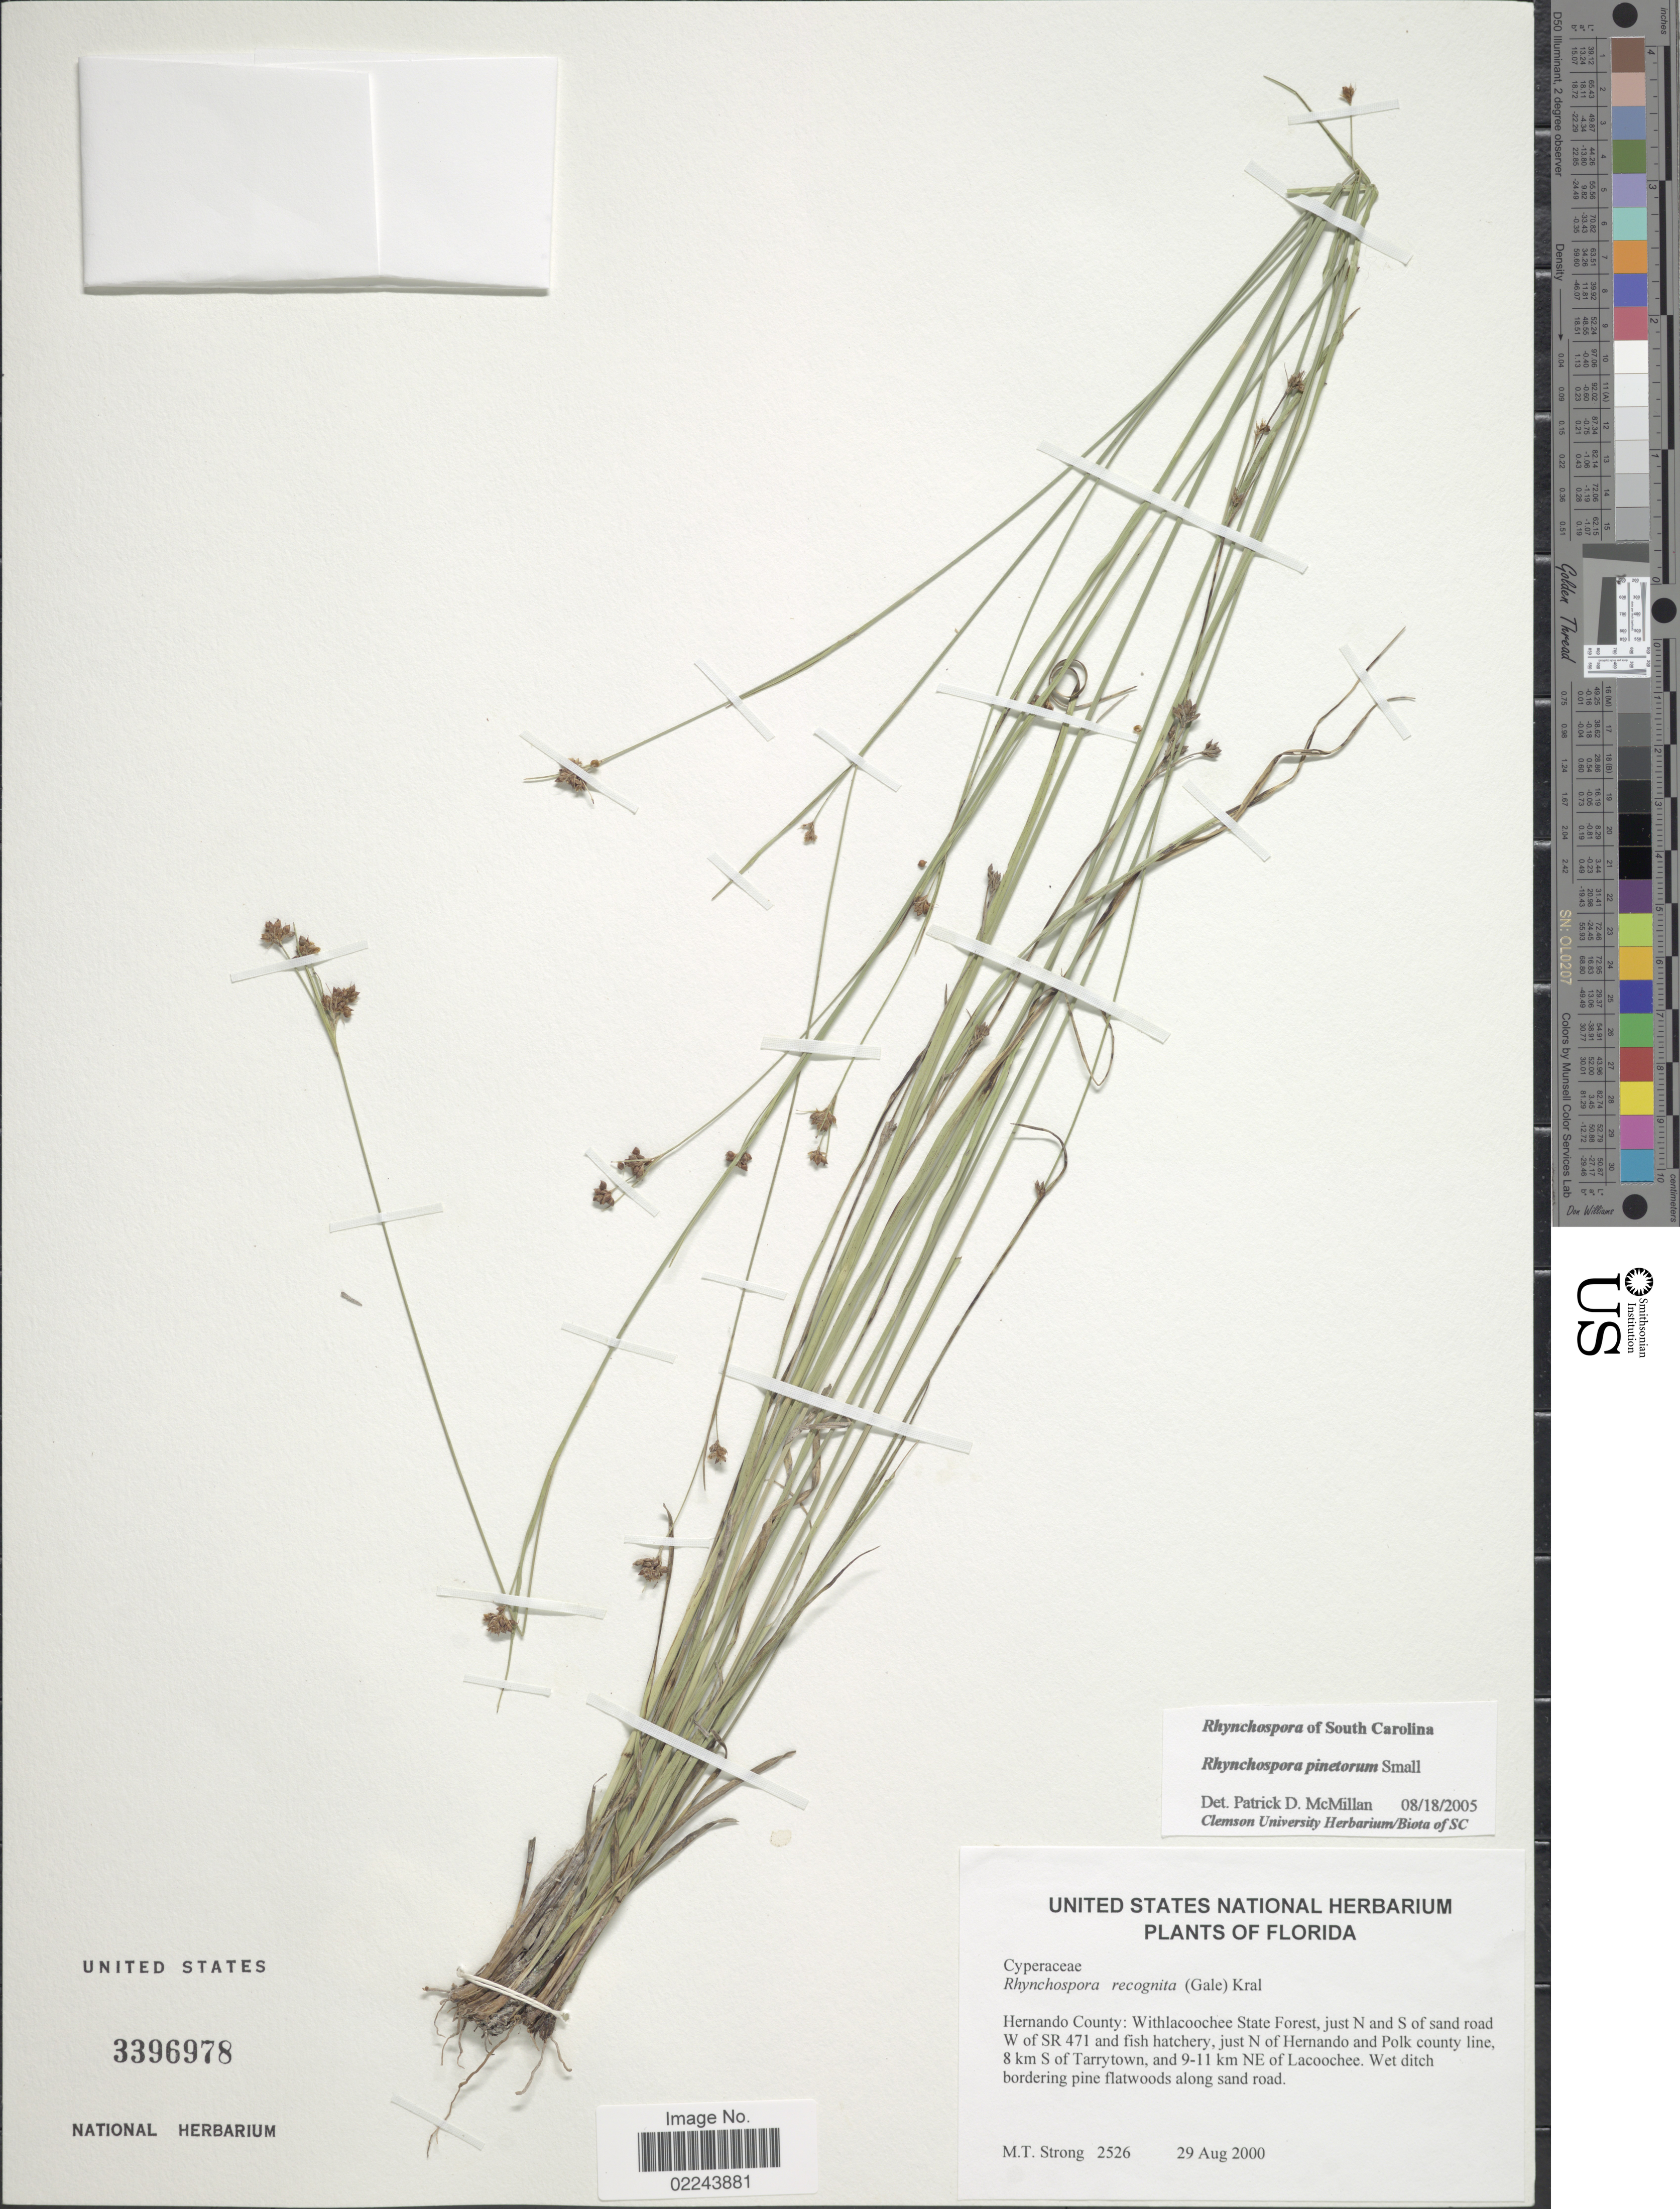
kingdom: Plantae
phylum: Tracheophyta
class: Liliopsida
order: Poales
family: Cyperaceae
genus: Rhynchospora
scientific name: Rhynchospora pinetorum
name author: Britton & Small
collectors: M. T. Strong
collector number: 2526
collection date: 2000-08-29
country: United States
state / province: Florida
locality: Hernando County, Withlacooche State Forest, just N and S sand road W of SR 471 and fish hatchery, just N of Hernando and Polk County line, 8 km S of Tarrytown, and 9-11 km NE of Lacoochee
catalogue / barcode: US 3396978